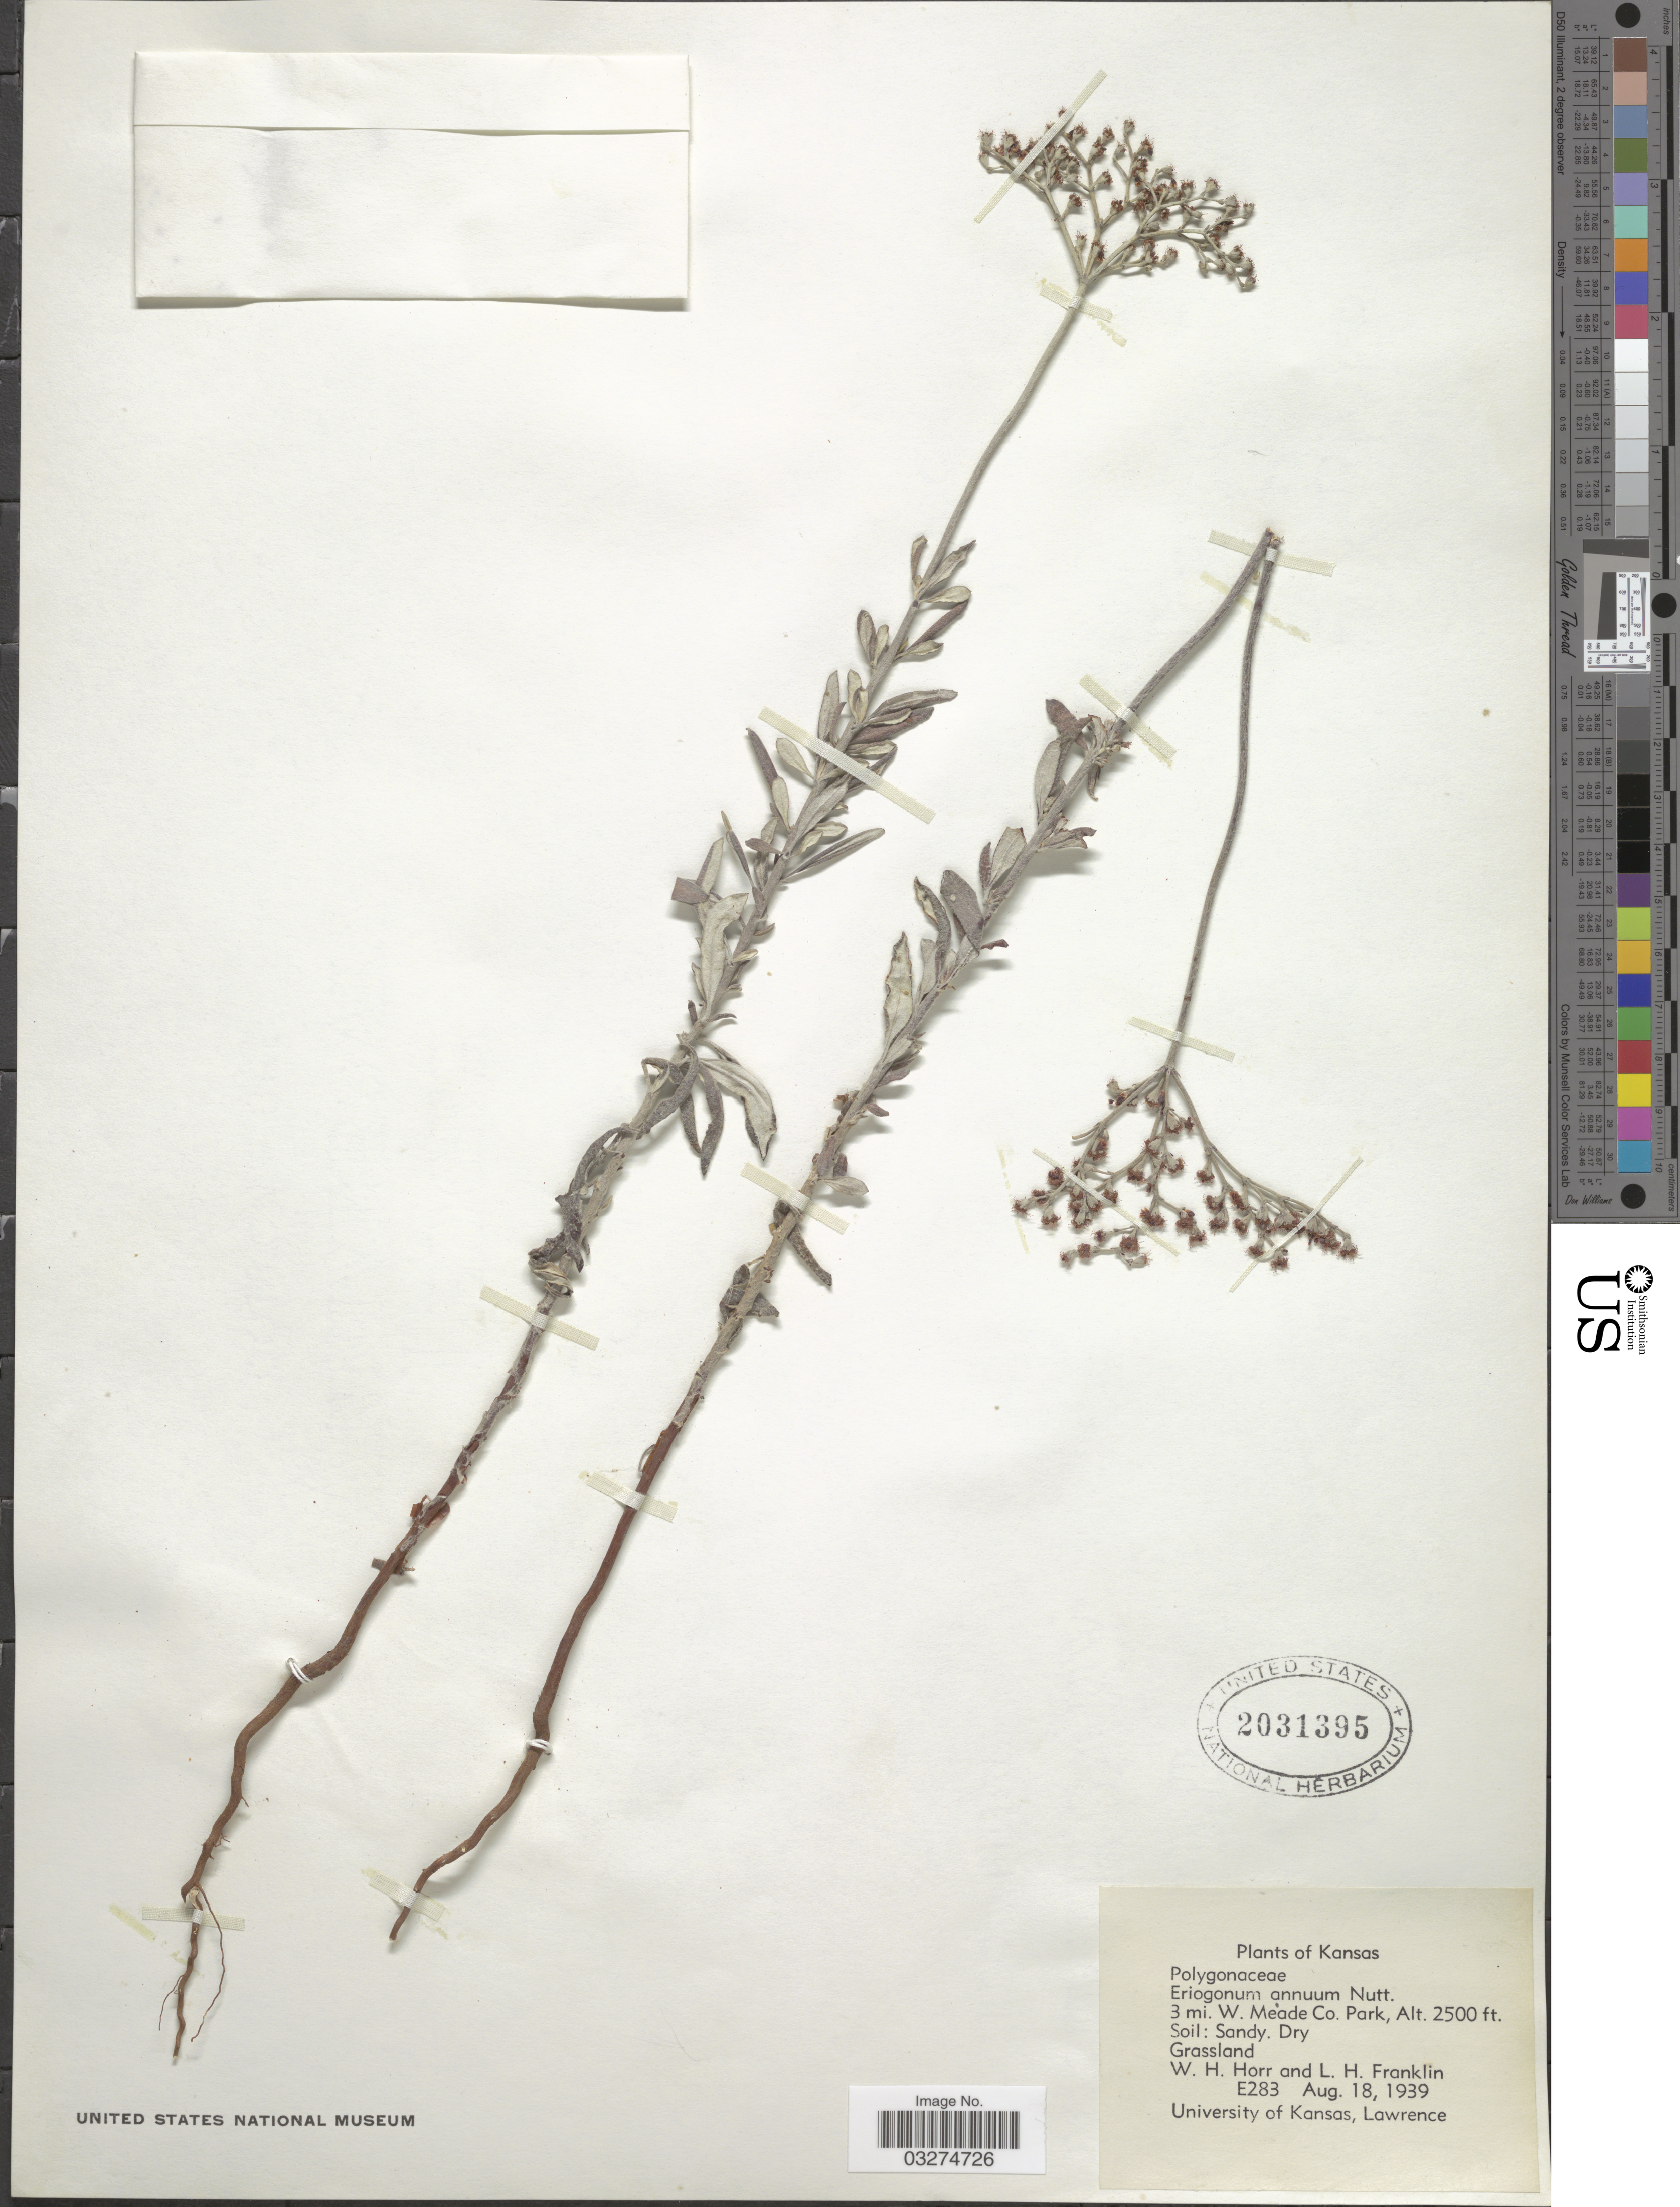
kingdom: Plantae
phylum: Tracheophyta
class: Magnoliopsida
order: Caryophyllales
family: Polygonaceae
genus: Eriogonum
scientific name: Eriogonum annuum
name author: Nutt.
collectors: W. H. Horr & L. H. Franklin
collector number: E283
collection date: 1939-08-18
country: United States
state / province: Kansas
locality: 3 mi. W. Meade Co. Park.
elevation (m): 762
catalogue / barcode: US 2031395